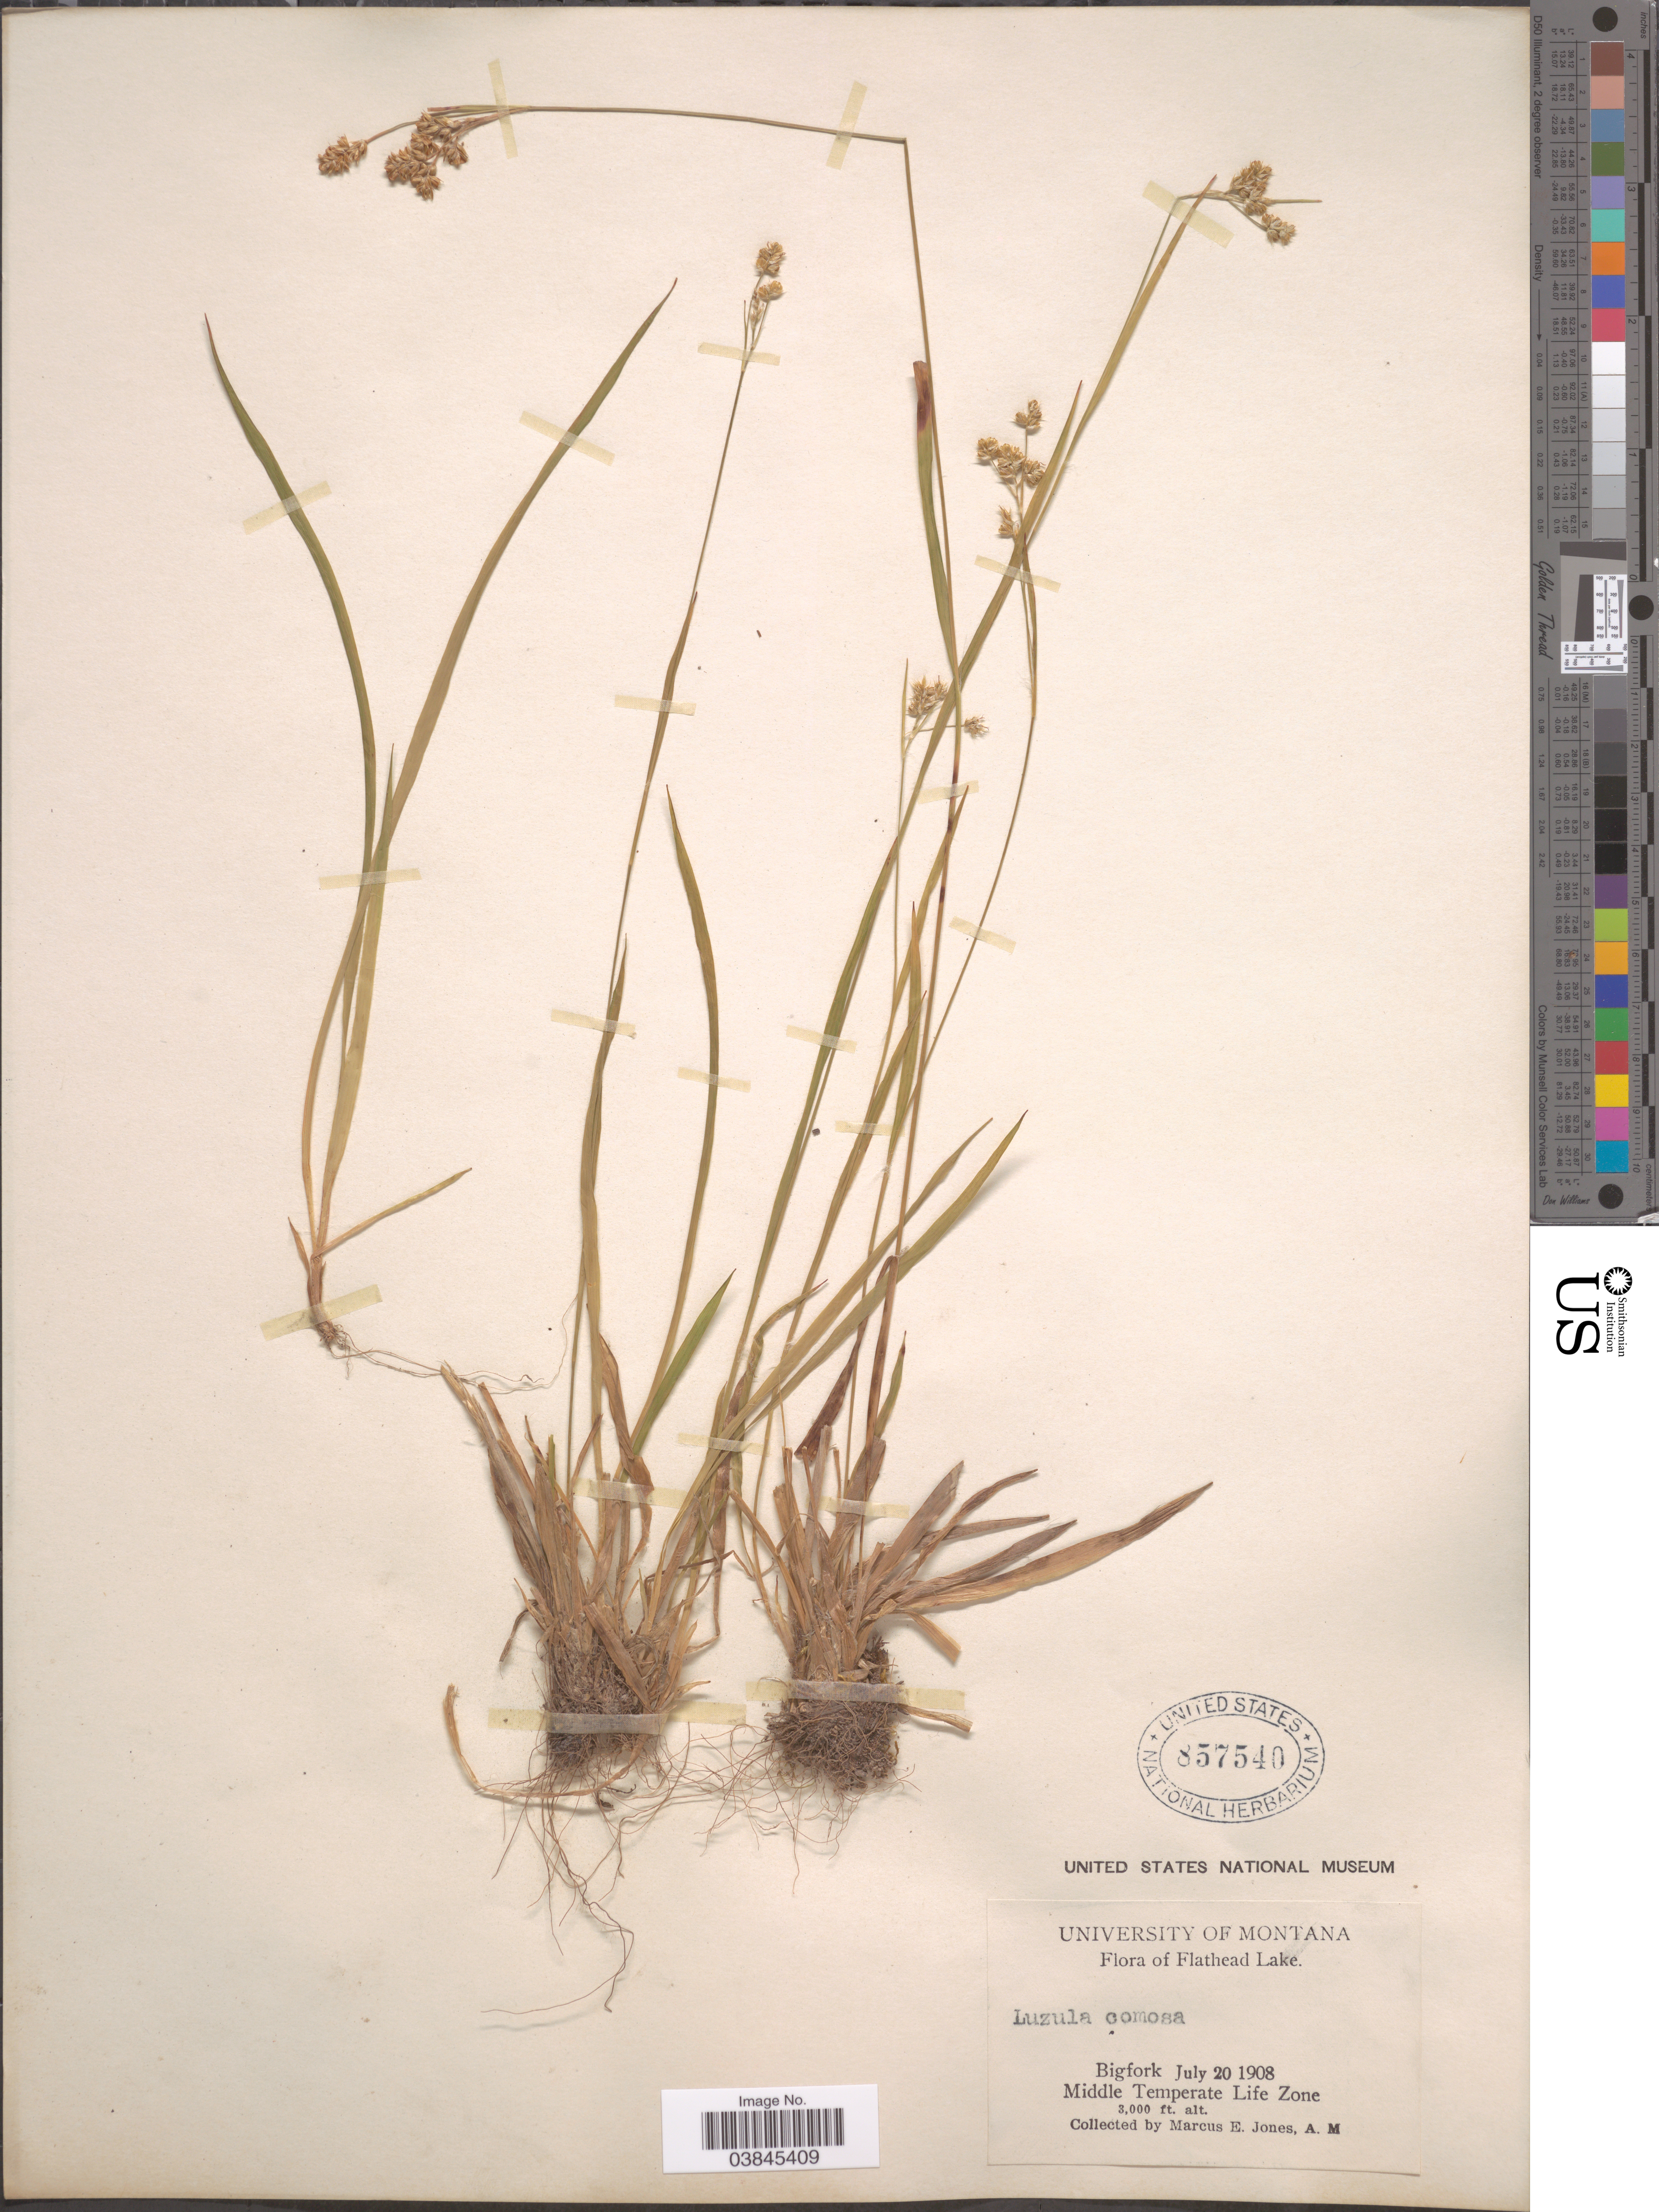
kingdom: Plantae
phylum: Tracheophyta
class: Liliopsida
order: Poales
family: Juncaceae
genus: Luzula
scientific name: Luzula campestris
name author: (L.) DC.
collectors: M. E. Jones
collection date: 1908-07-20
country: United States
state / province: Montana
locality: Flathead Lake. Bigfork. Middle Temperate Life Zone.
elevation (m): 914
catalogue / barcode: US 857540